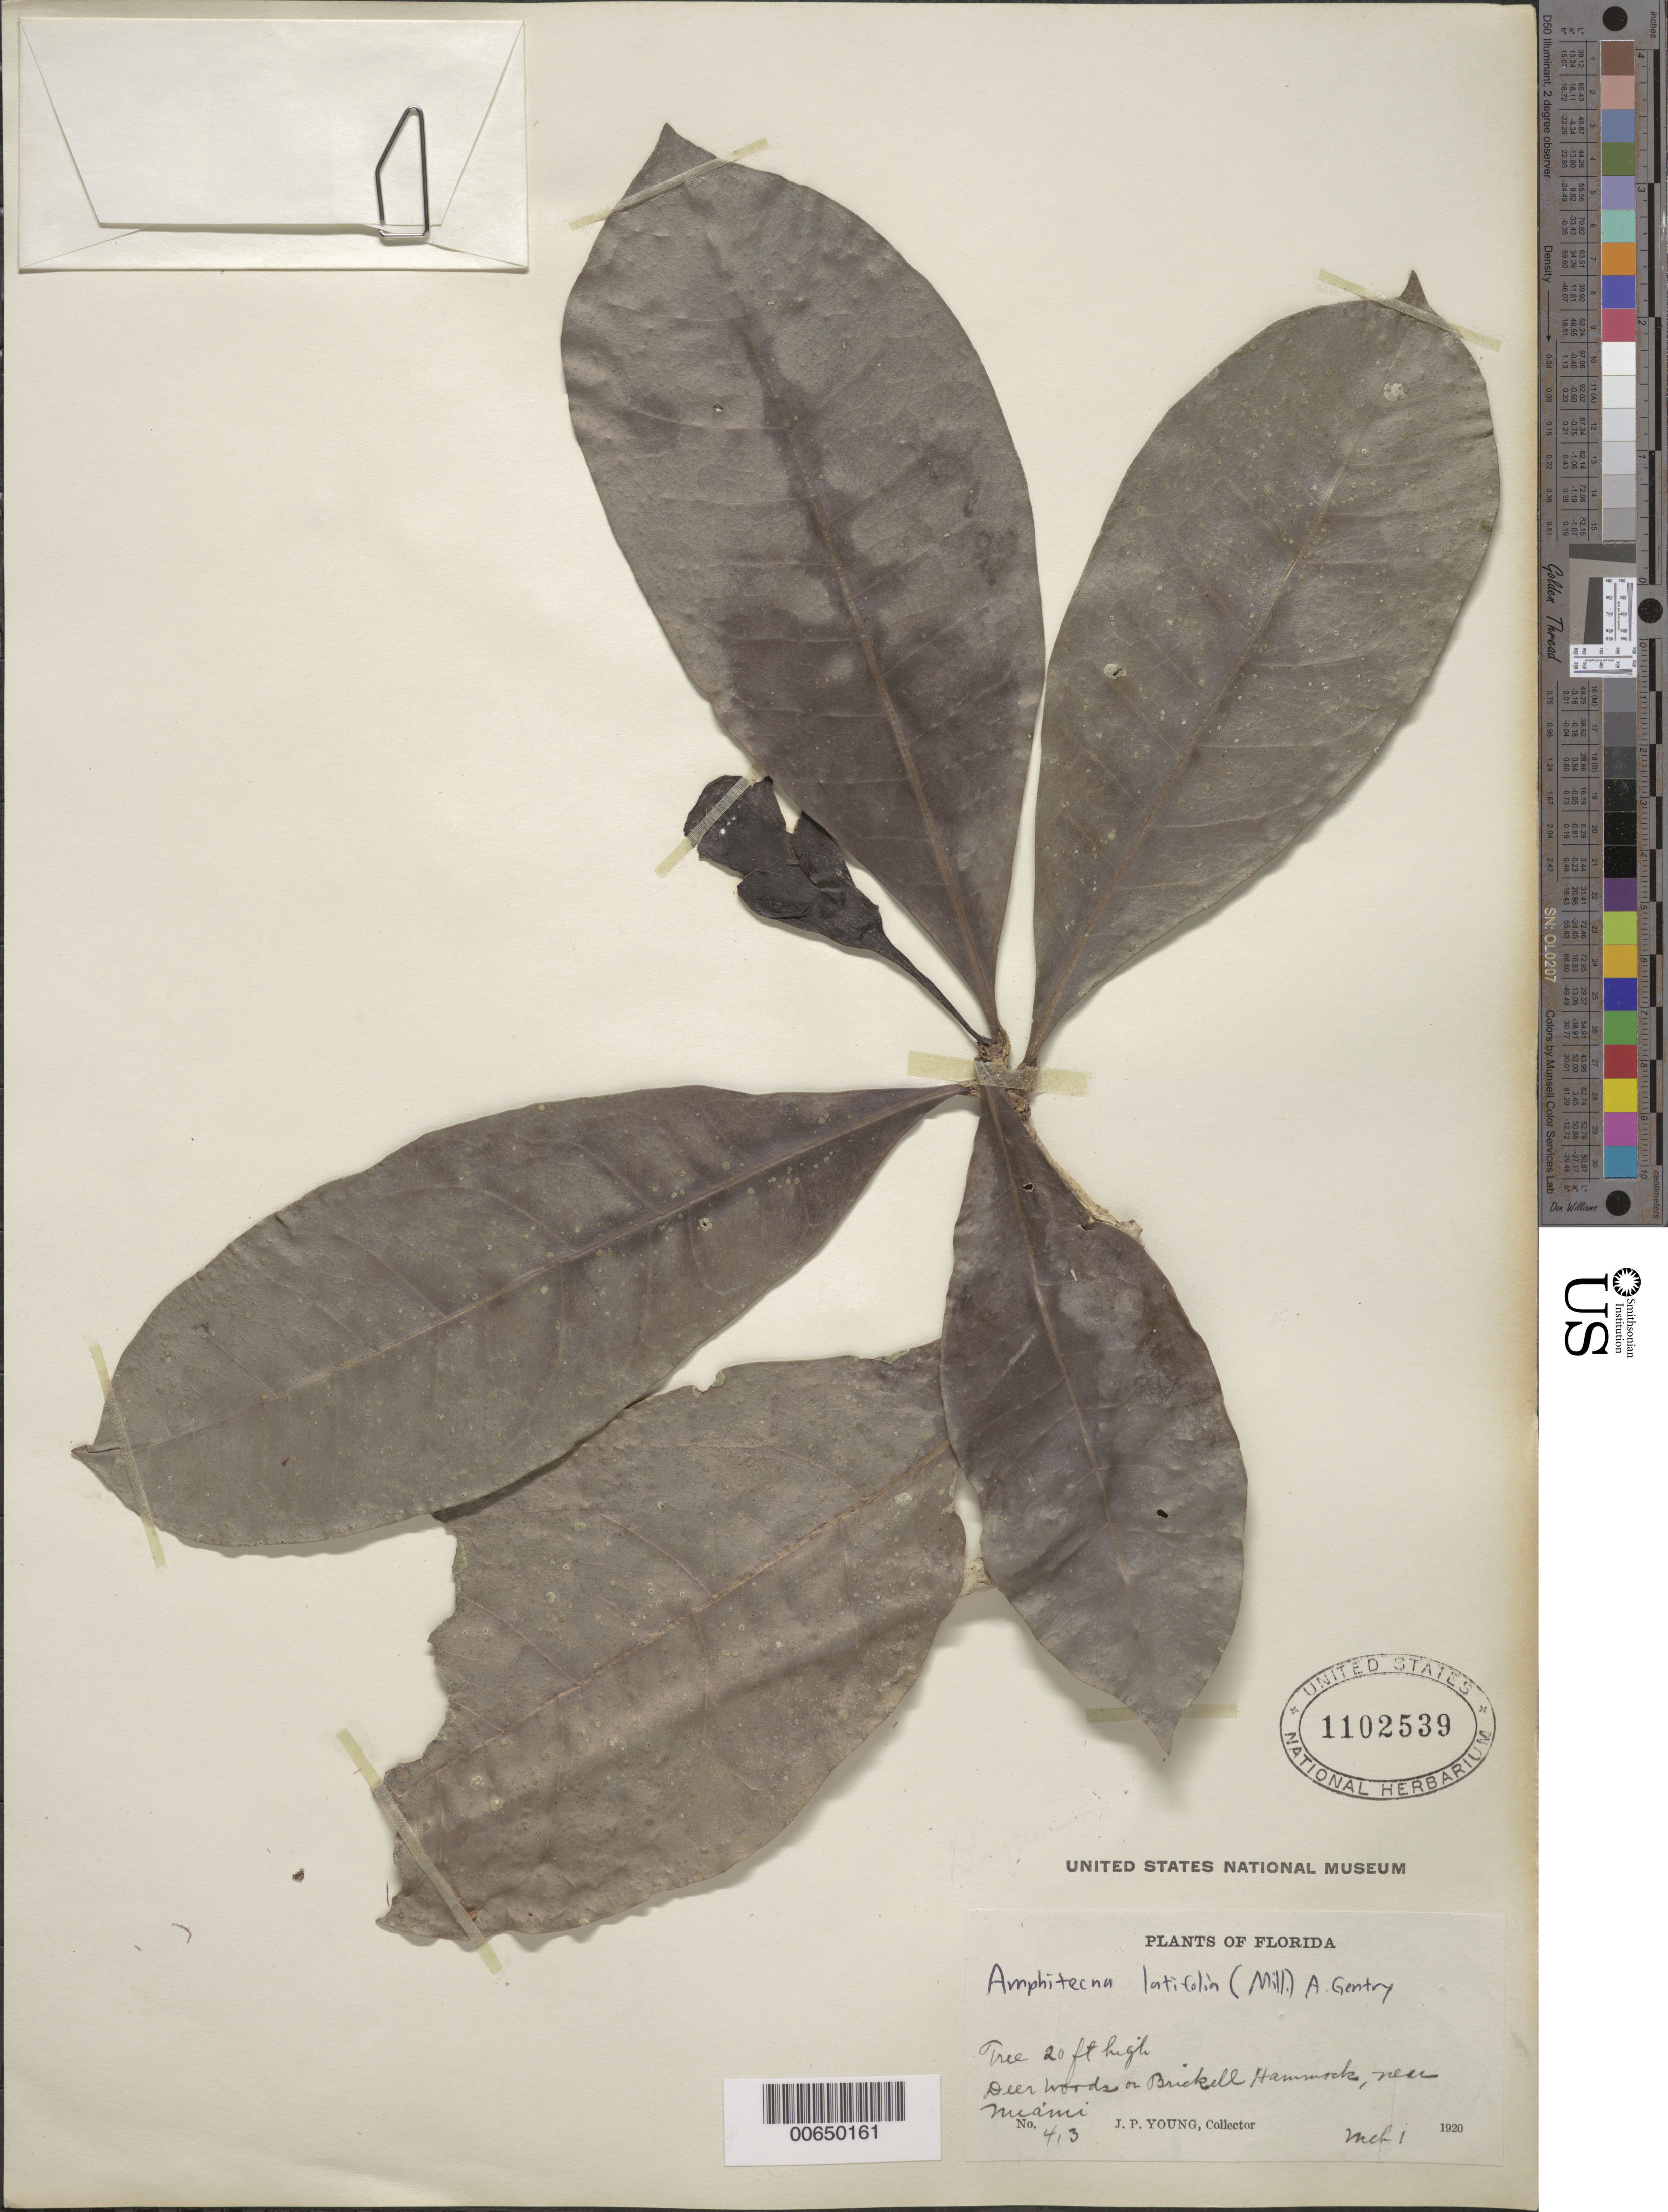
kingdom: Plantae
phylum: Tracheophyta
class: Magnoliopsida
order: Lamiales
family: Bignoniaceae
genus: Amphitecna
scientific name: Amphitecna latifolia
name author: (Mill.) A.H. Gentry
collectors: J. P. Young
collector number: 413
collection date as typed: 01 Mar 1920 or 03 Jan 1920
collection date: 1920-01-03 or 1920-03-01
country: United States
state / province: Florida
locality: Deer Woods or Brickell Hammock, near Miami.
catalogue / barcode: US 1102539